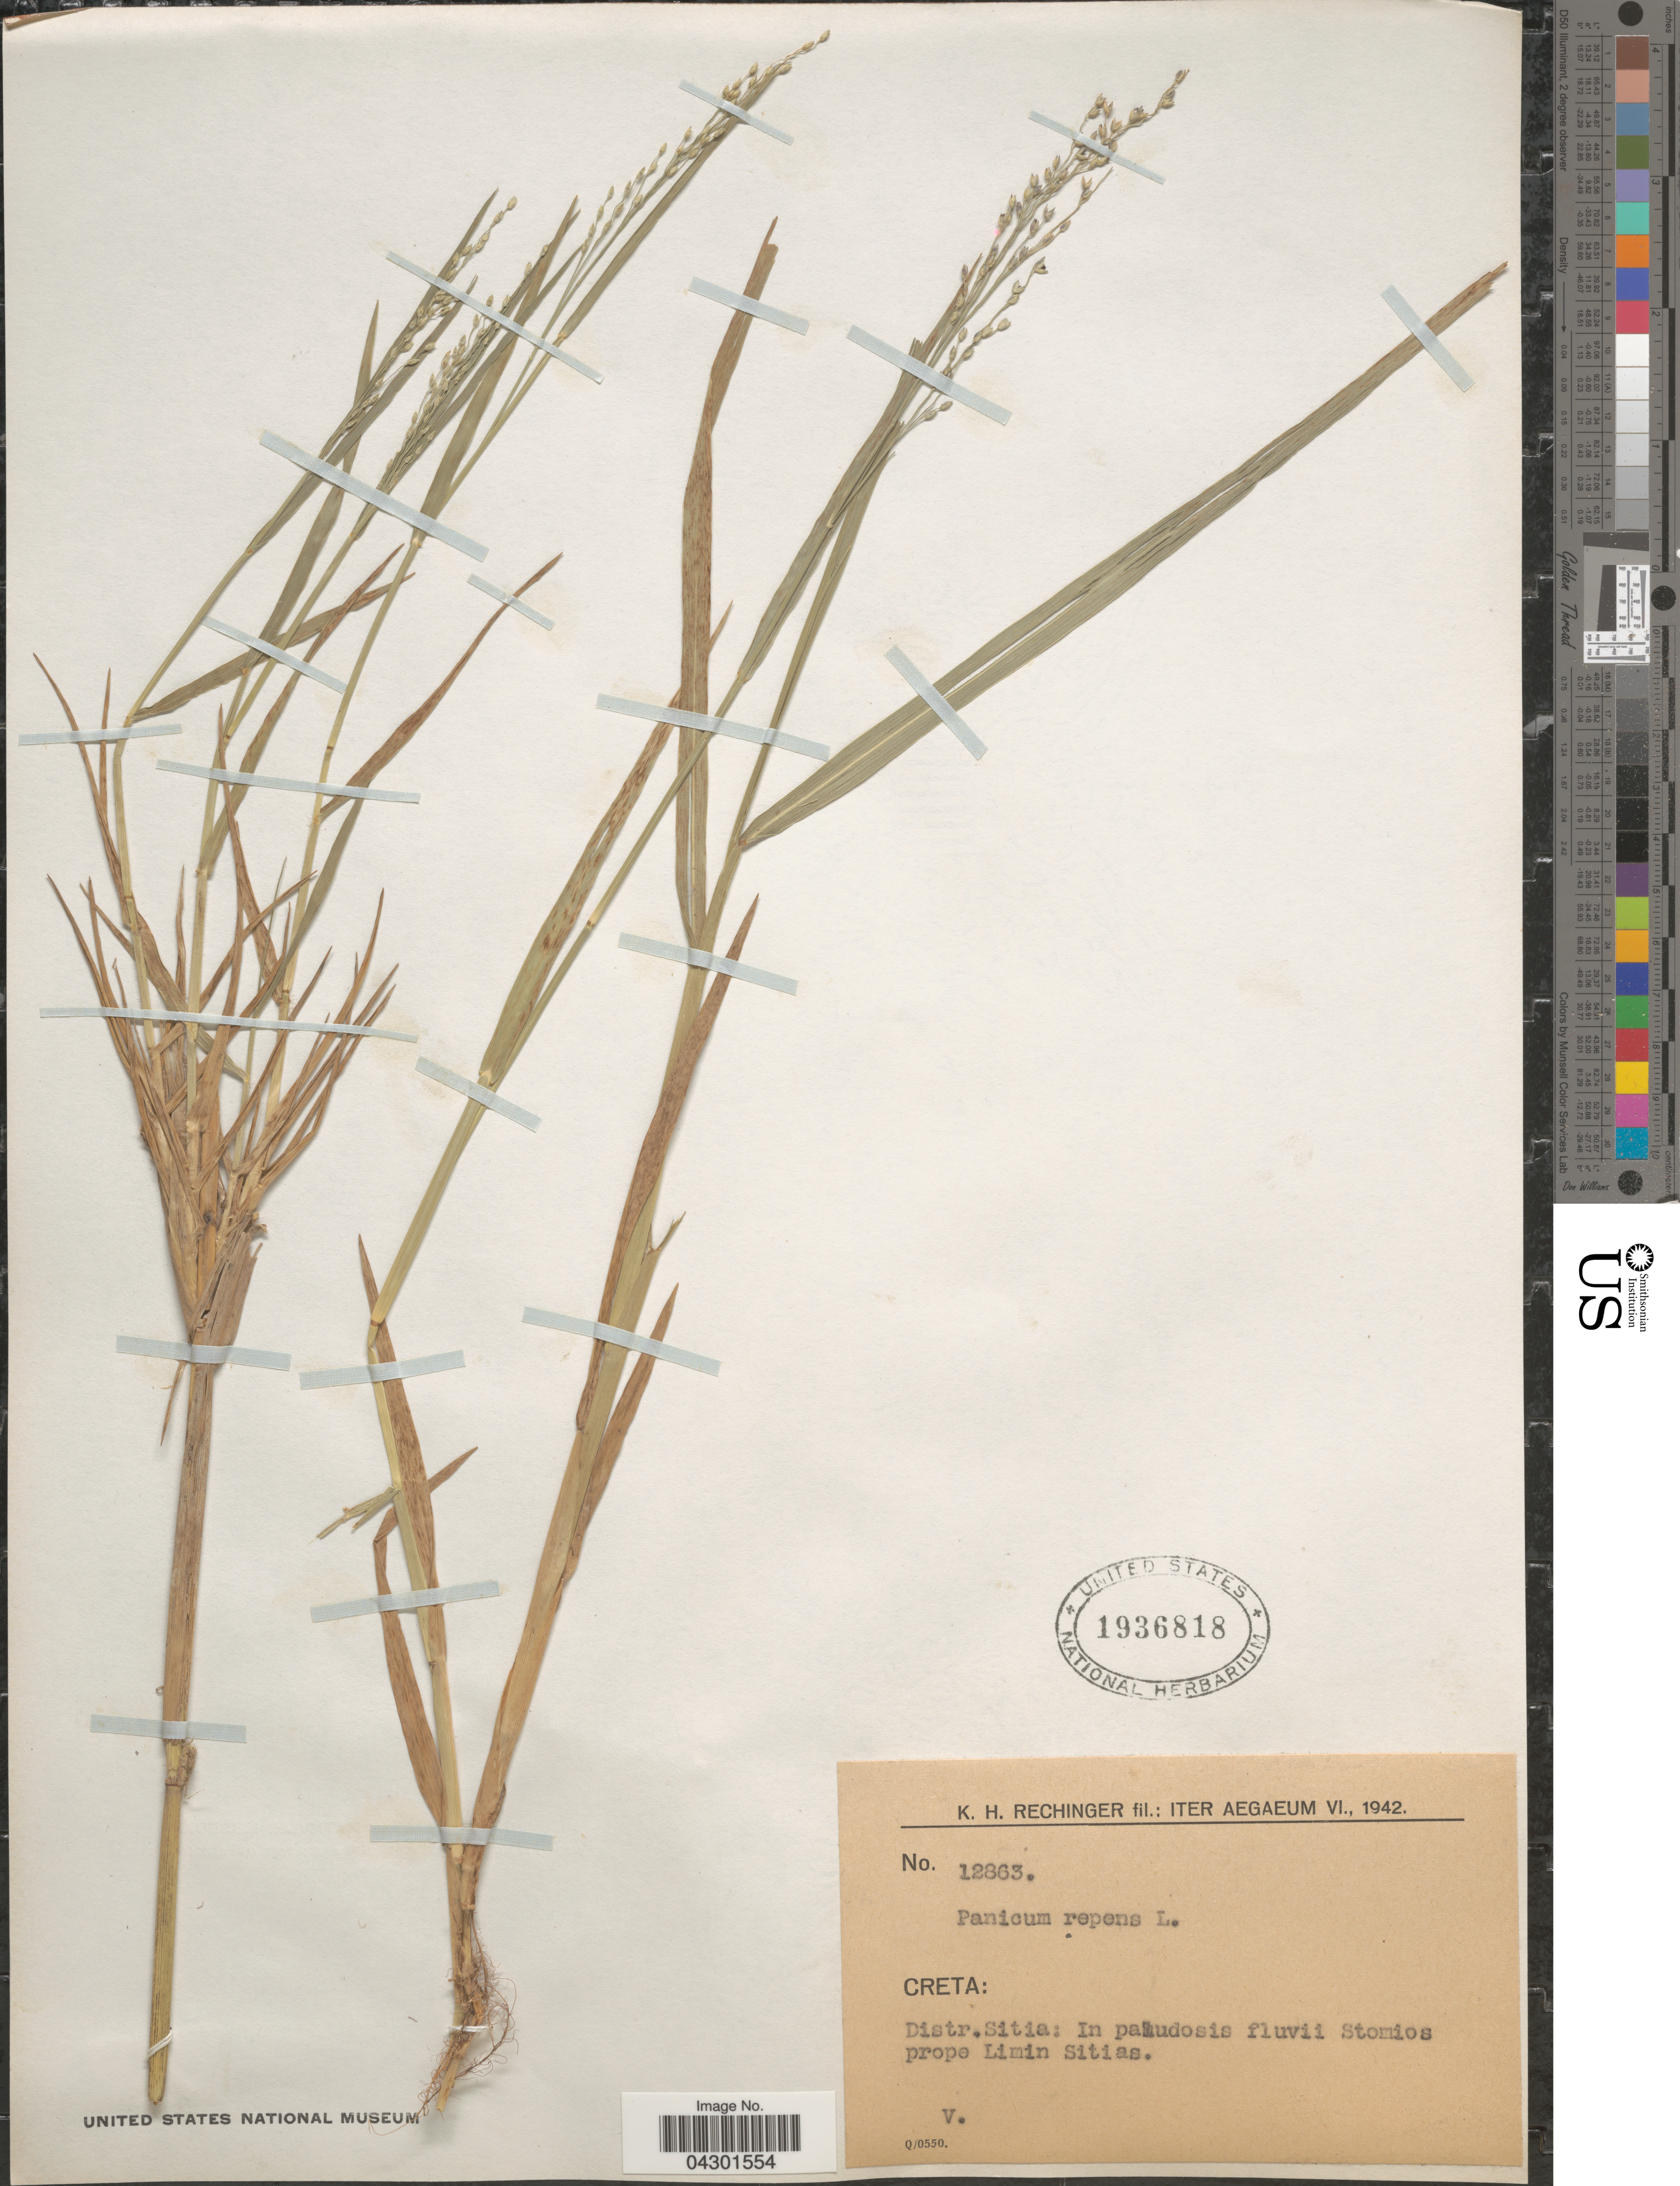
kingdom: Plantae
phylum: Tracheophyta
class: Liliopsida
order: Poales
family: Poaceae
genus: Panicum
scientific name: Panicum repens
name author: L.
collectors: K. H. Rechinger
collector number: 12863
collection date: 1942-05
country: Greece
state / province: Crete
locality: Iter Aegaeum VI., 1942. Creta: Distr. Sitia: In paludosis fluvii Stomios prope Limin Sitias.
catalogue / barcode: US 1936818